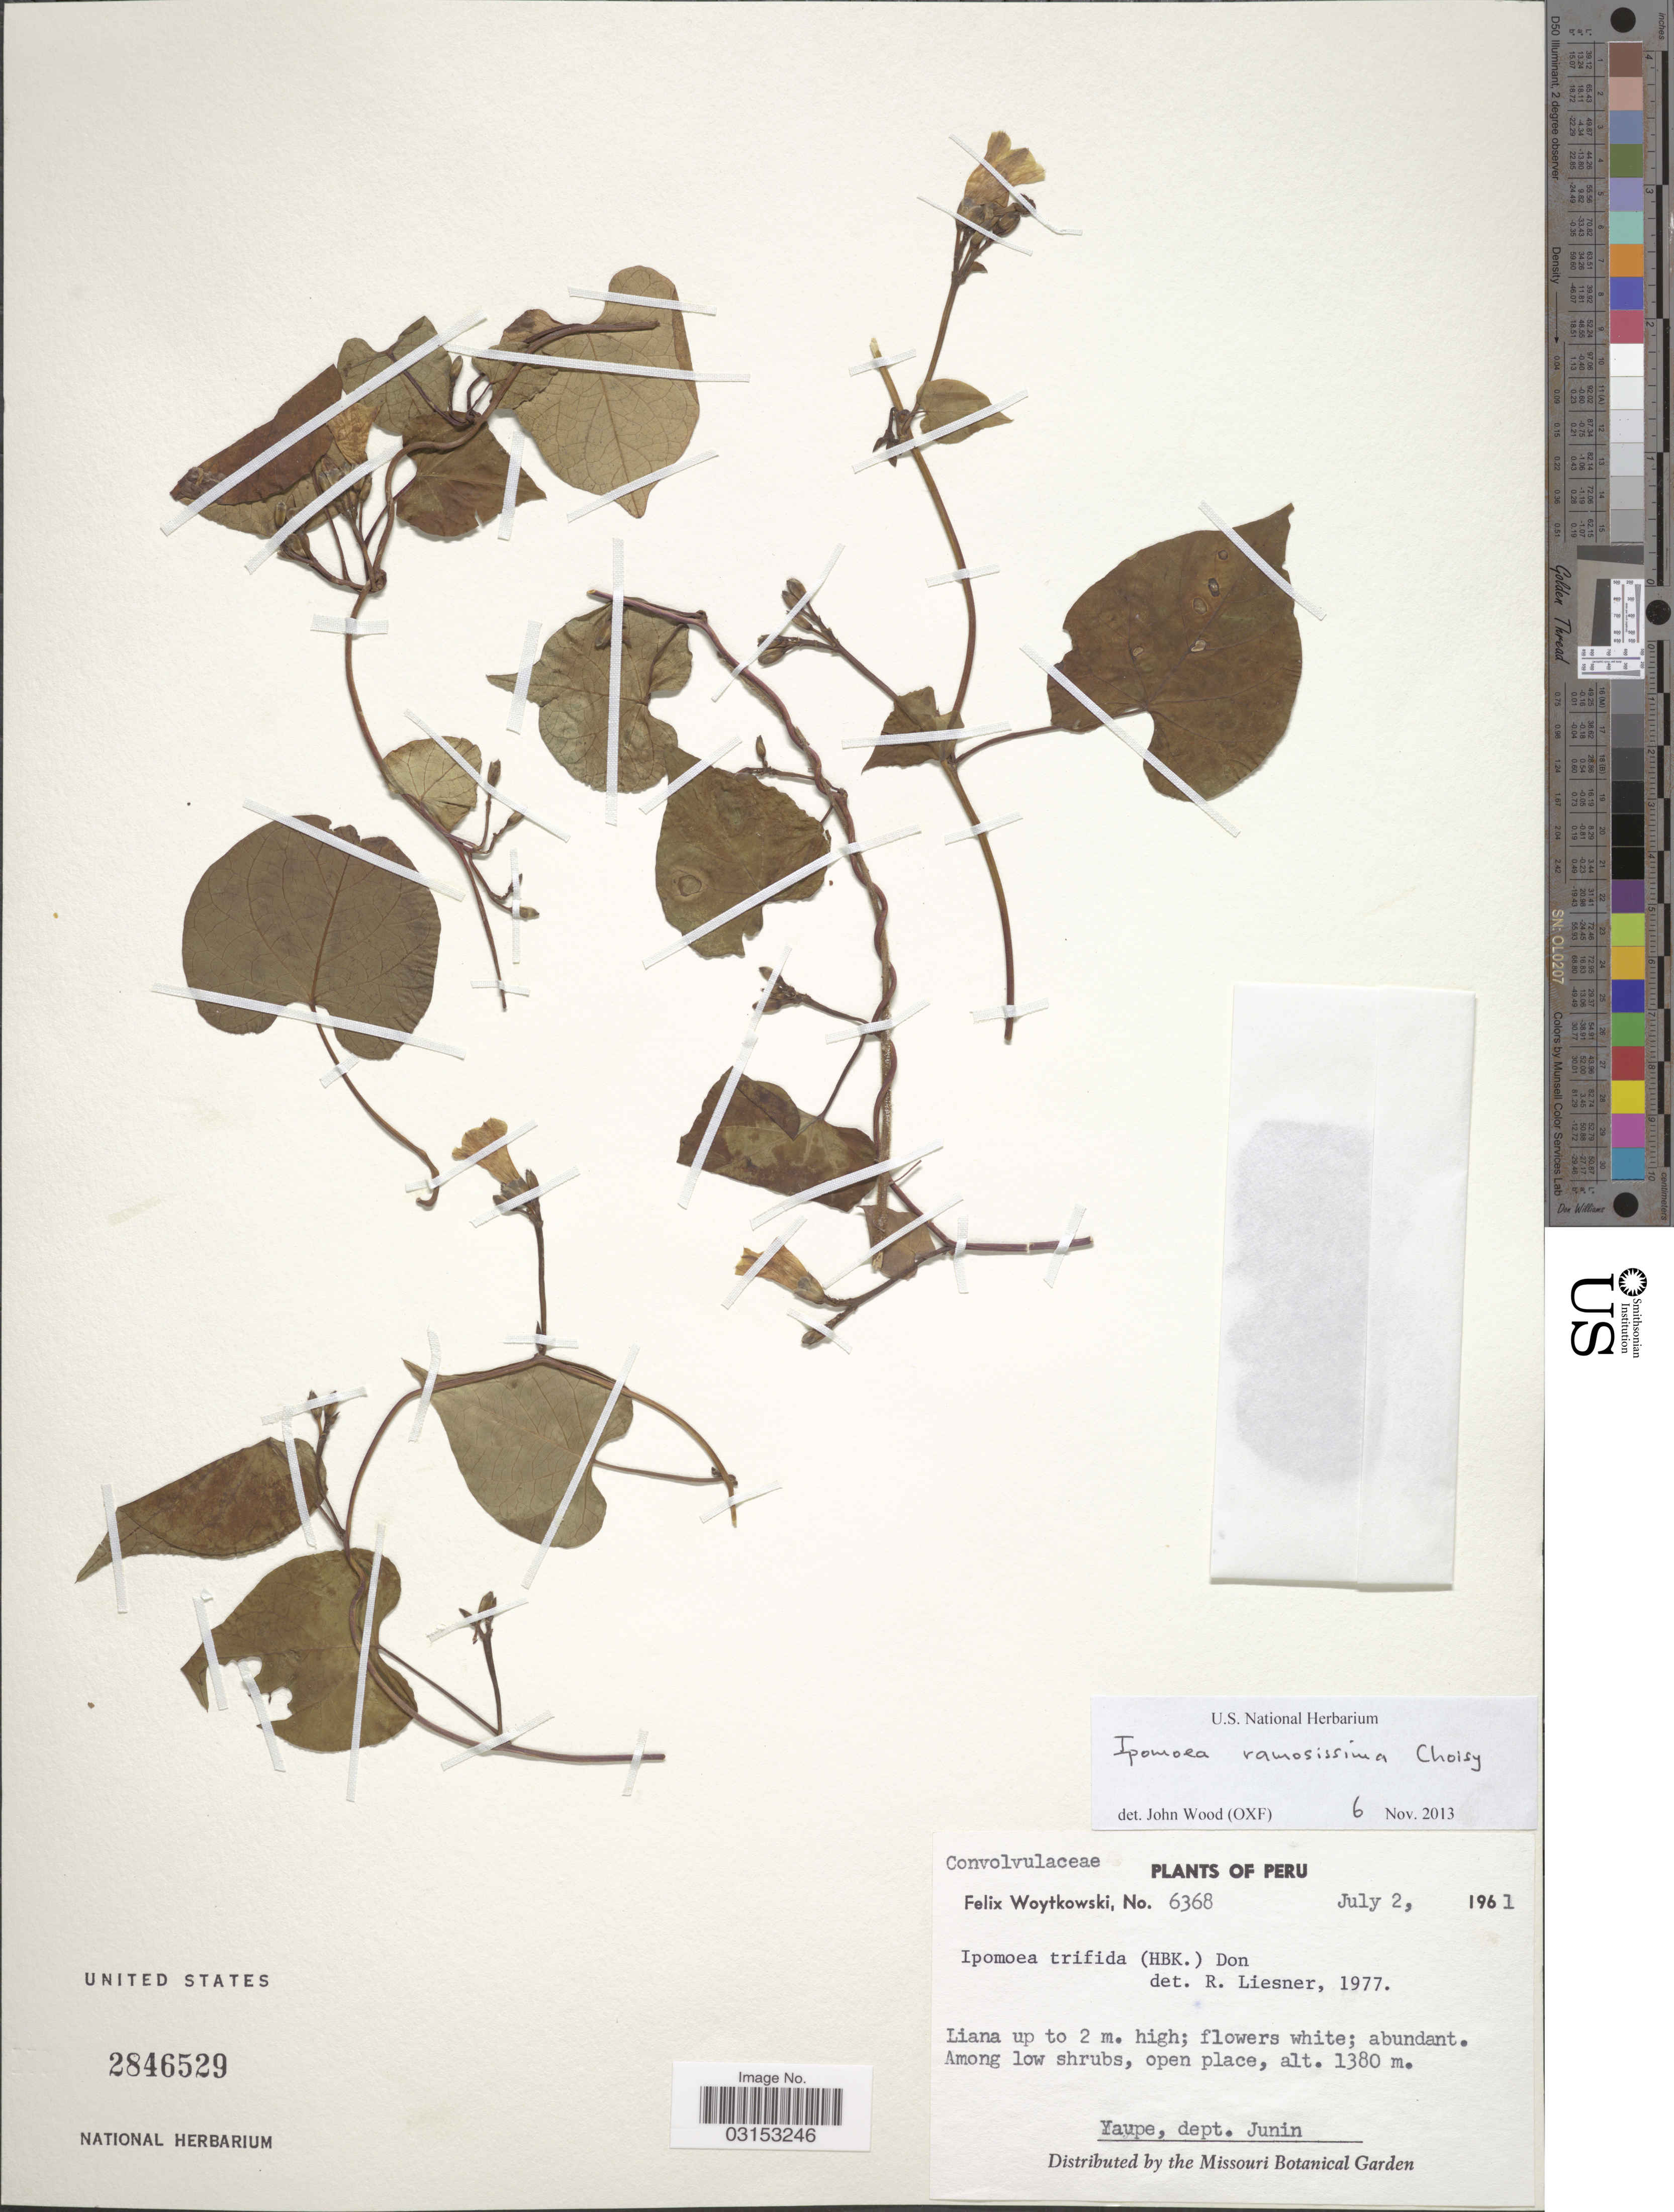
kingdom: Plantae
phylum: Tracheophyta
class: Magnoliopsida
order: Solanales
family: Convolvulaceae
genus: Ipomoea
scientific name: Ipomoea ramosissima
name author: (Poir.) Choisy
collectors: F. Woytkowski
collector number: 6368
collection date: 1961-07-02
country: Peru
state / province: Junín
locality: Yaupe, dept. Junin.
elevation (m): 1380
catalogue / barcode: US 2846529